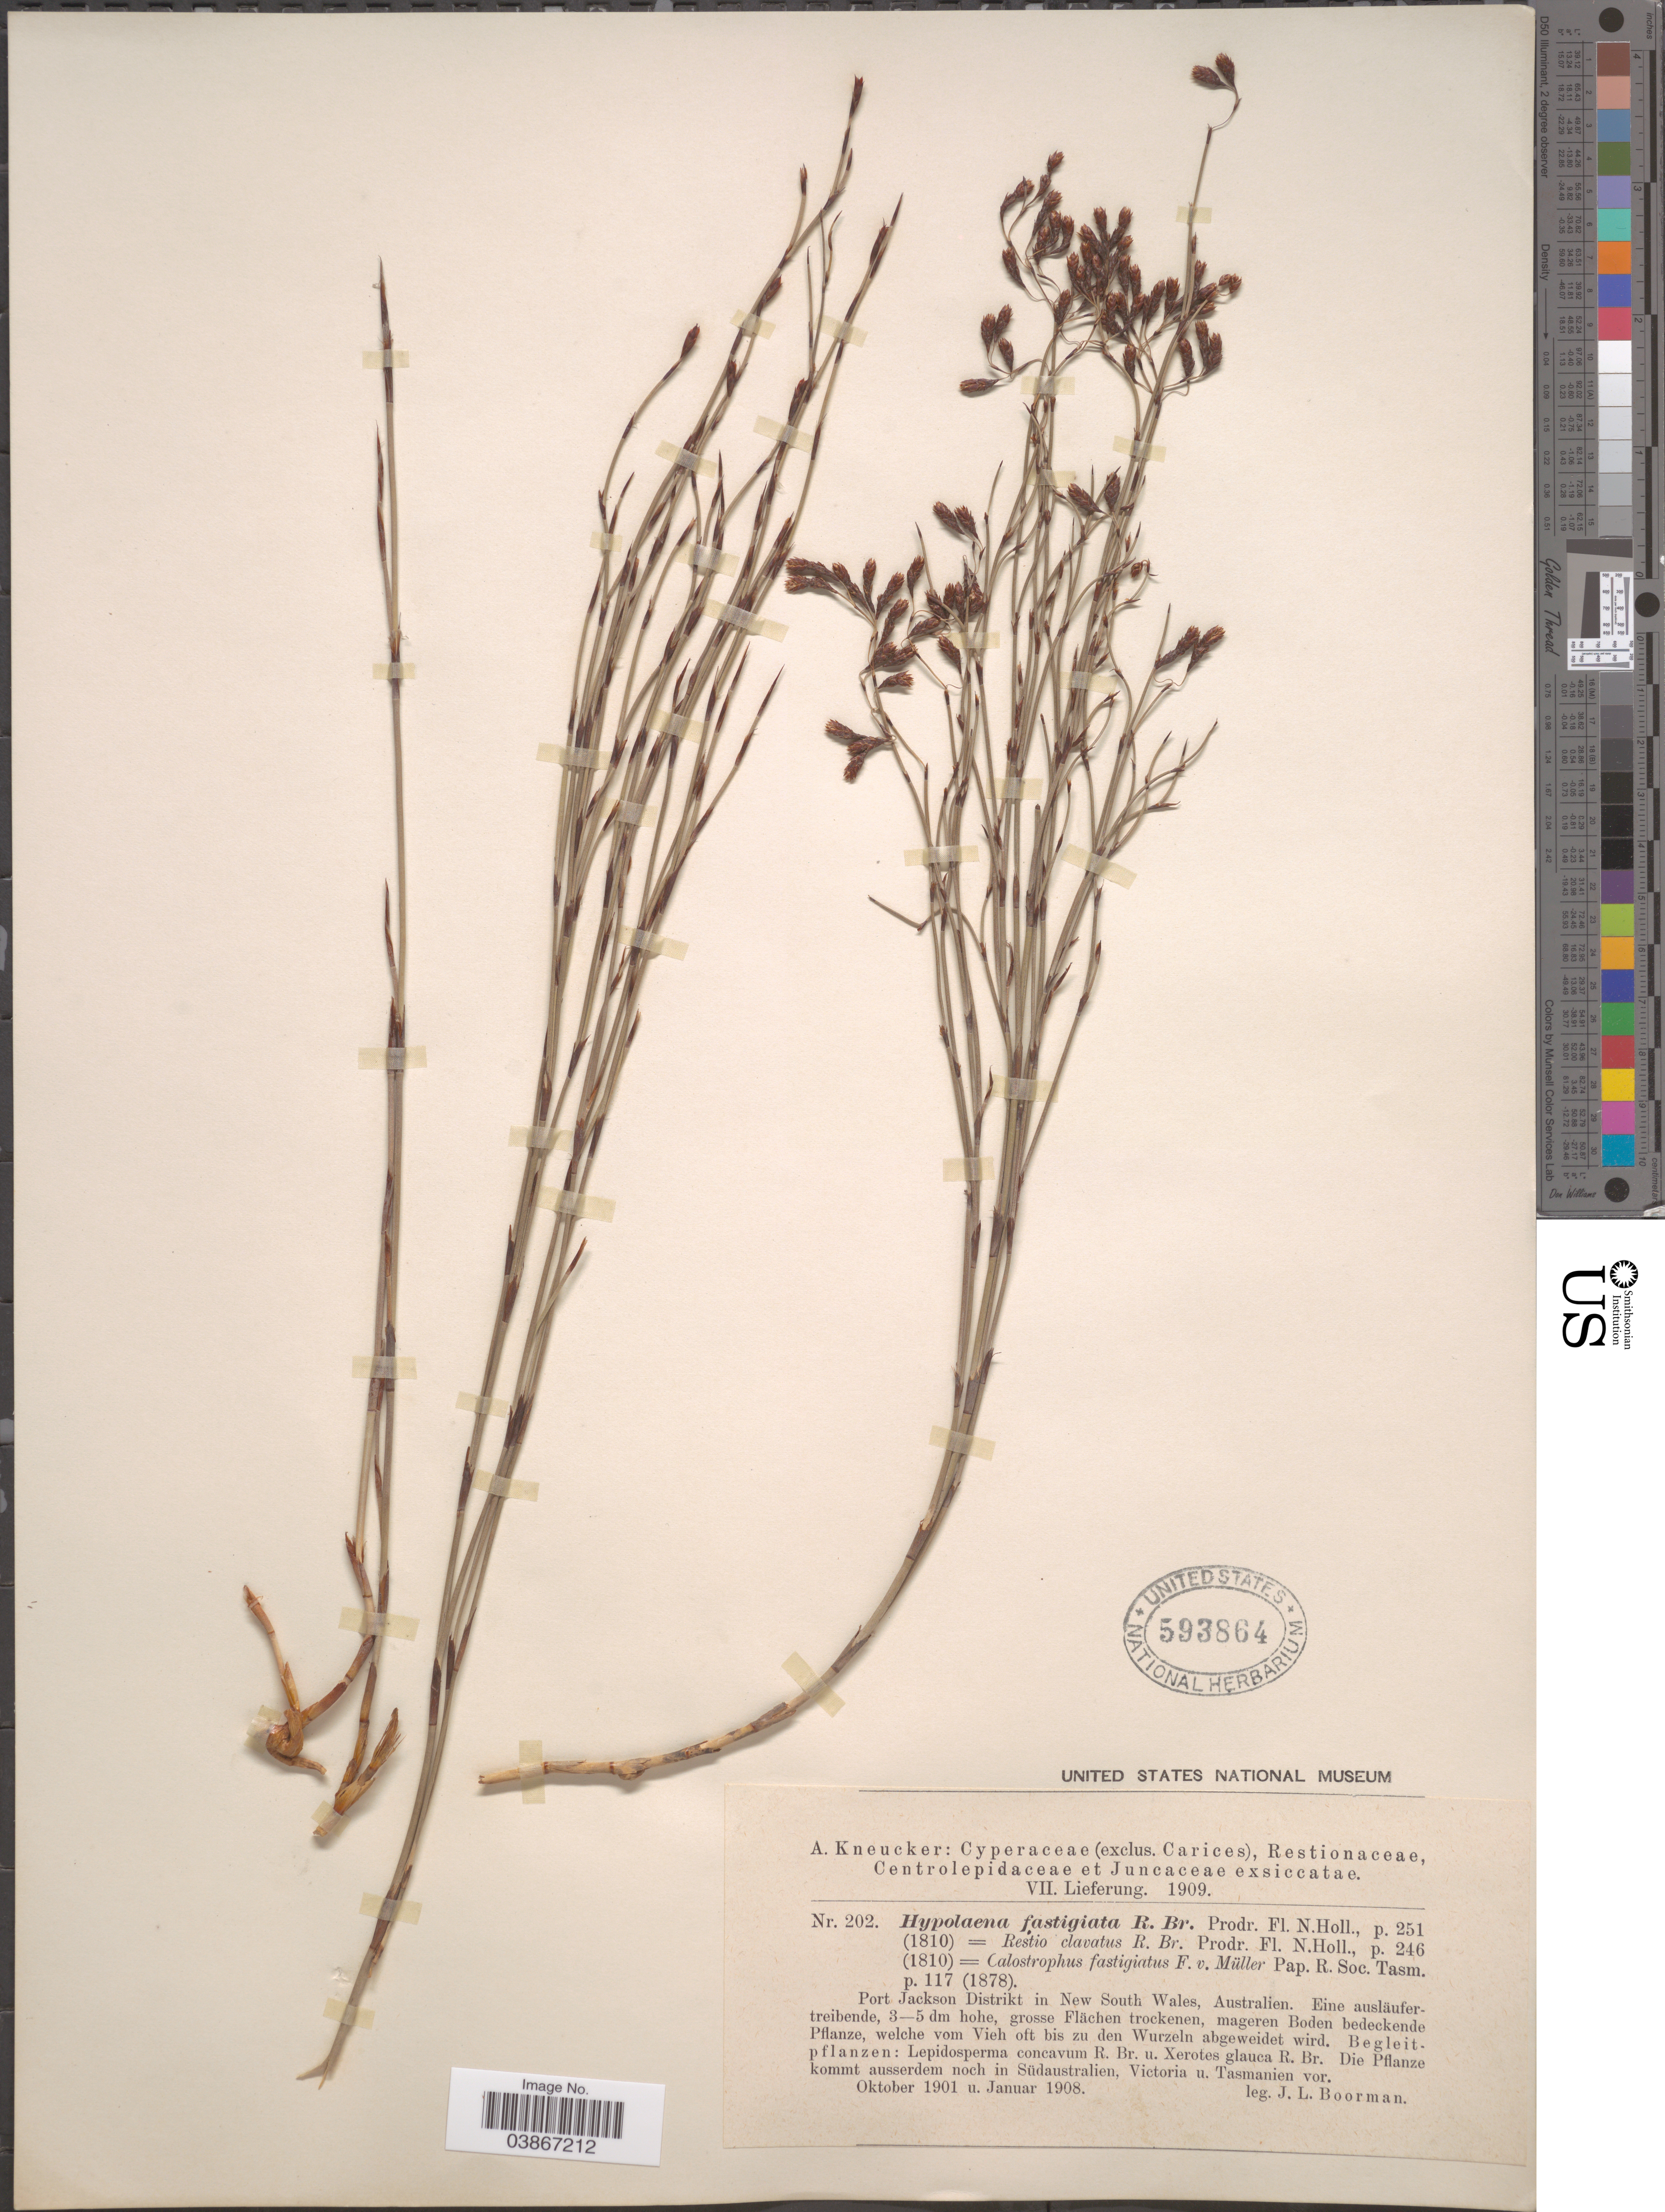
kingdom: Plantae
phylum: Tracheophyta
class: Liliopsida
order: Poales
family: Restionaceae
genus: Hypolaena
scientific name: Hypolaena fastigiata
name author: R. Br.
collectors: J. Boorman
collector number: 202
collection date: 1901-10/1908-01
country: Australia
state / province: Tasmania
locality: In Südaustralien, Victoria u.Tasmanien vor.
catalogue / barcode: US 593864